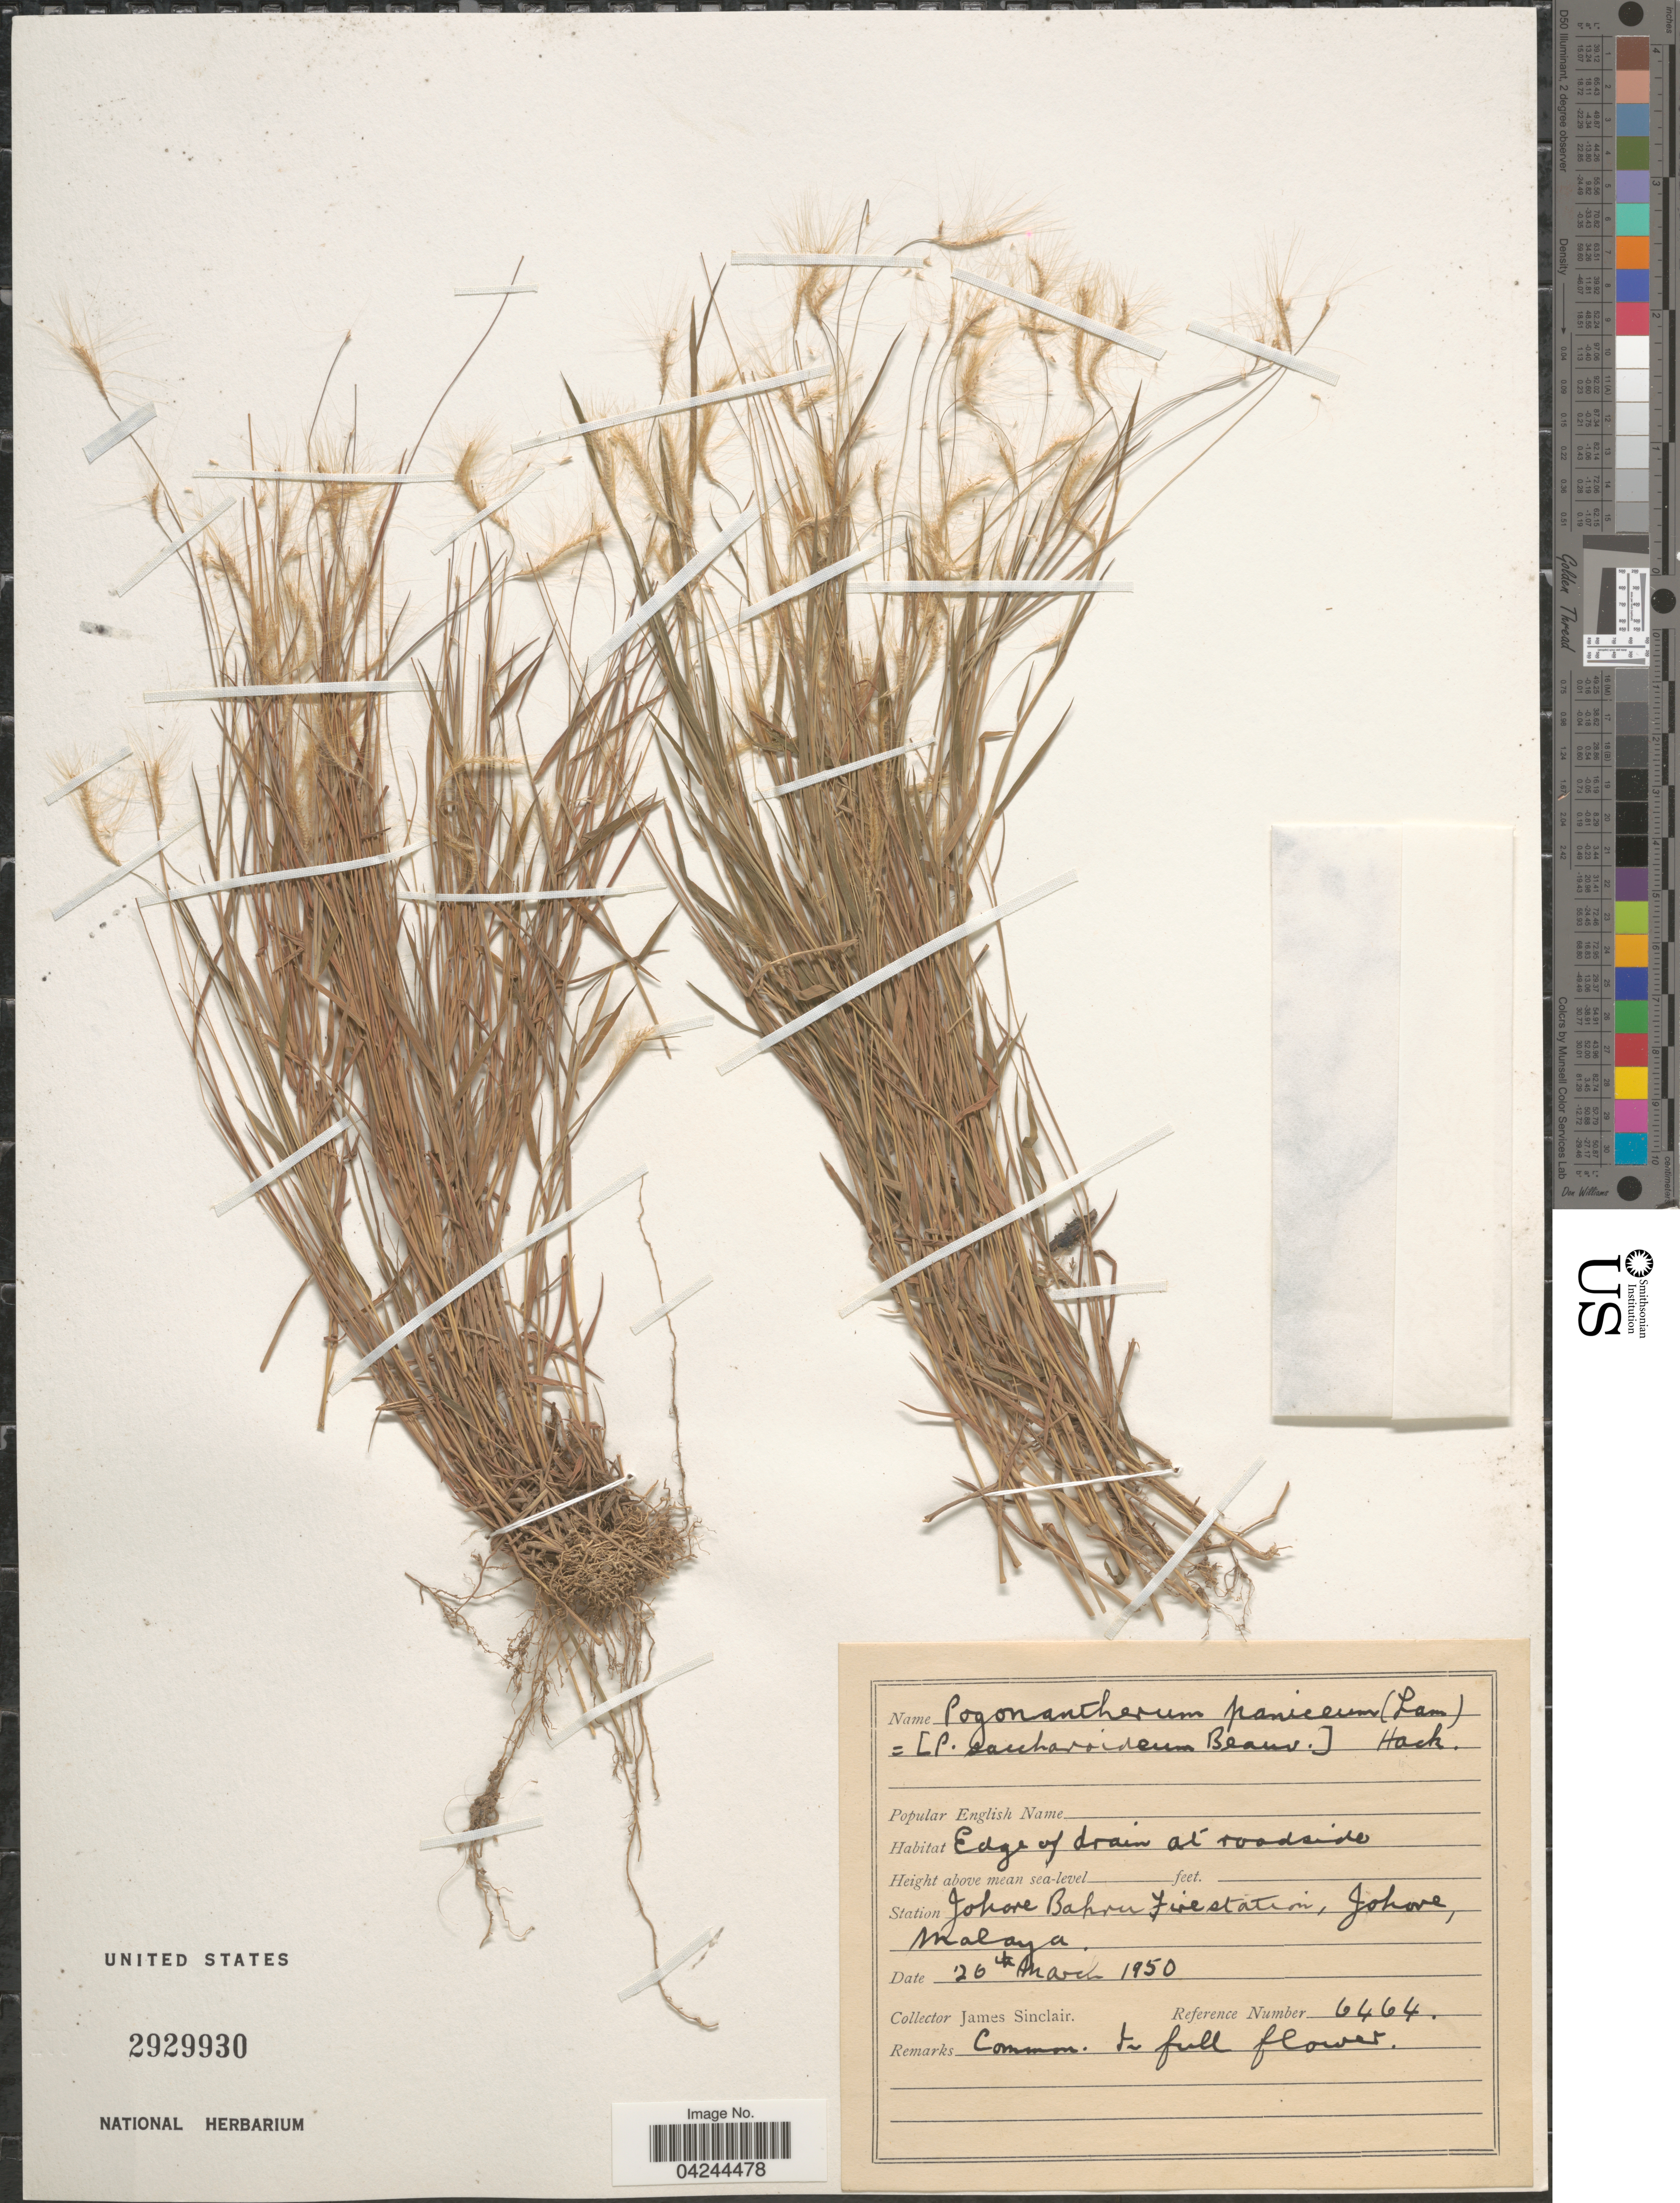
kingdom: Plantae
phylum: Tracheophyta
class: Liliopsida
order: Poales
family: Poaceae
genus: Pogonatherum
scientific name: Pogonatherum crinitum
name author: (Thunb.) Kunth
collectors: J. Sinclair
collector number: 6464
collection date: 1950-03-26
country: Malaysia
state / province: Perak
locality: Edge of drain at roadside. Station Johore Bahru Firestation, Johore, Malaya.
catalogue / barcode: US 2929930